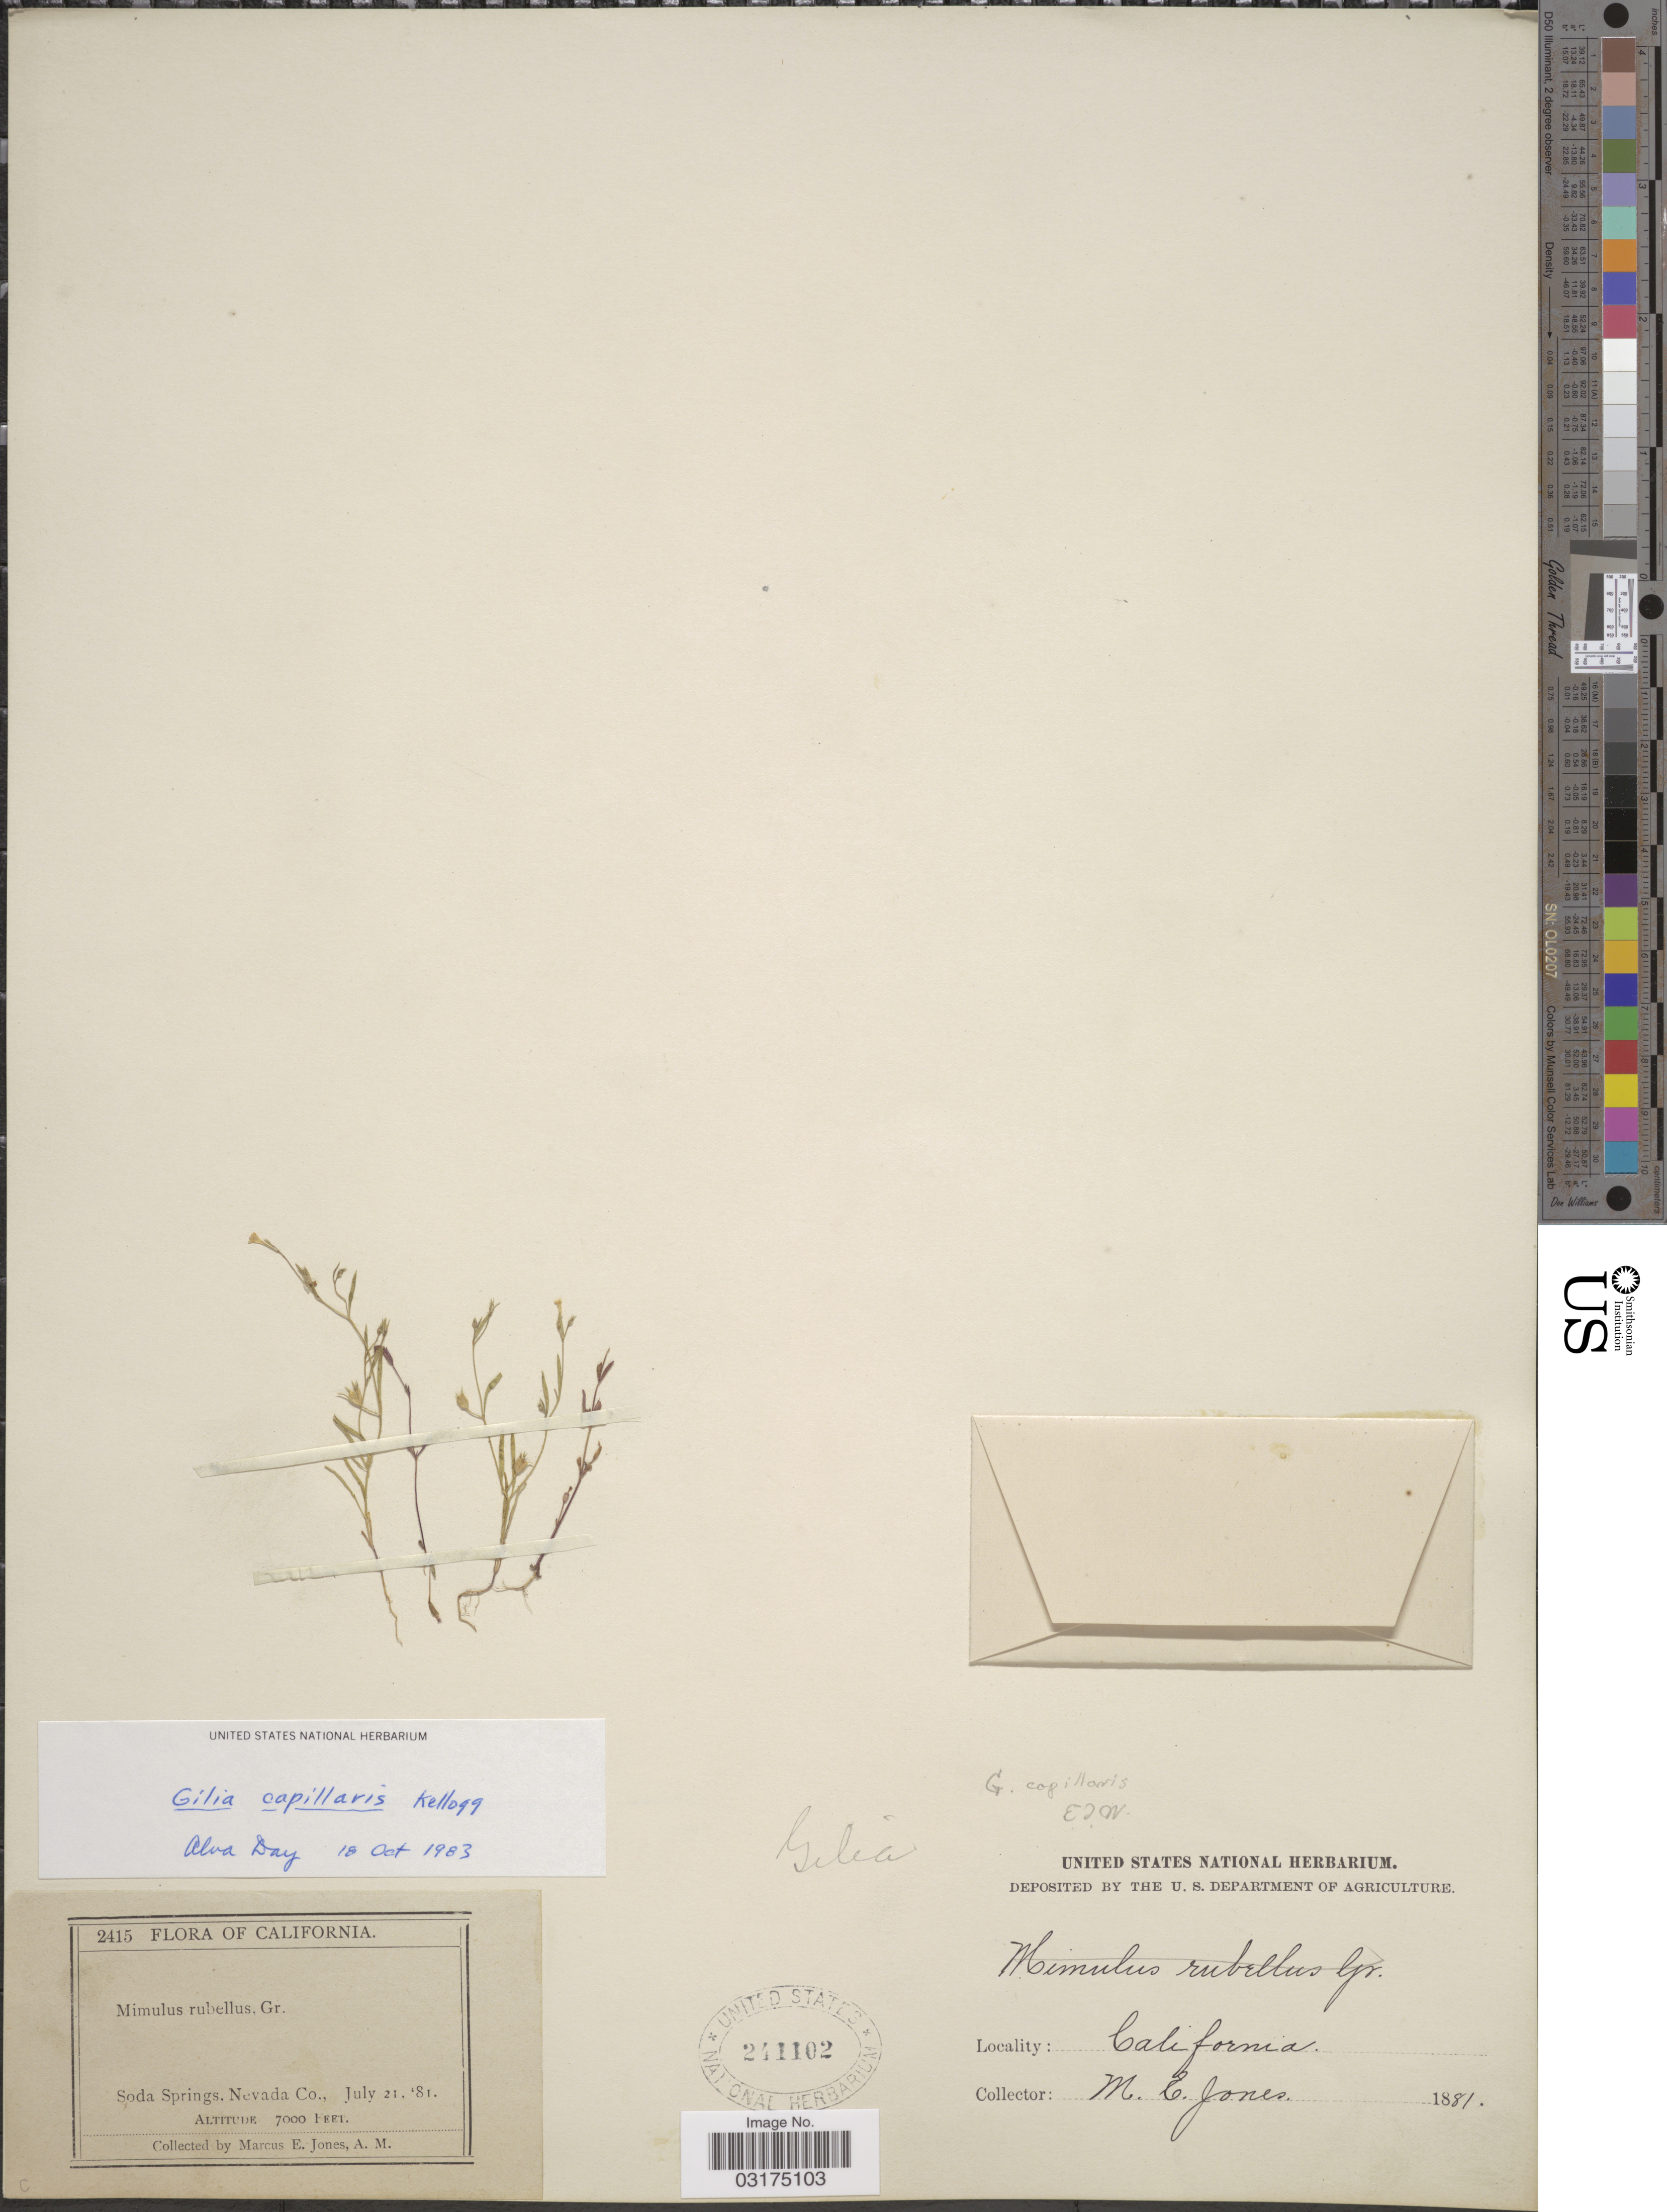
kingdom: Plantae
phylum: Tracheophyta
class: Magnoliopsida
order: Ericales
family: Polemoniaceae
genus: Navarretia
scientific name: Navarretia capillaris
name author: (Kellogg) Kuntze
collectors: M. E. Jones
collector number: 2415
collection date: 1881-07-21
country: United States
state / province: California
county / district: Nevada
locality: Soda Springs, Nevada Co.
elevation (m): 2134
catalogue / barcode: US 241102